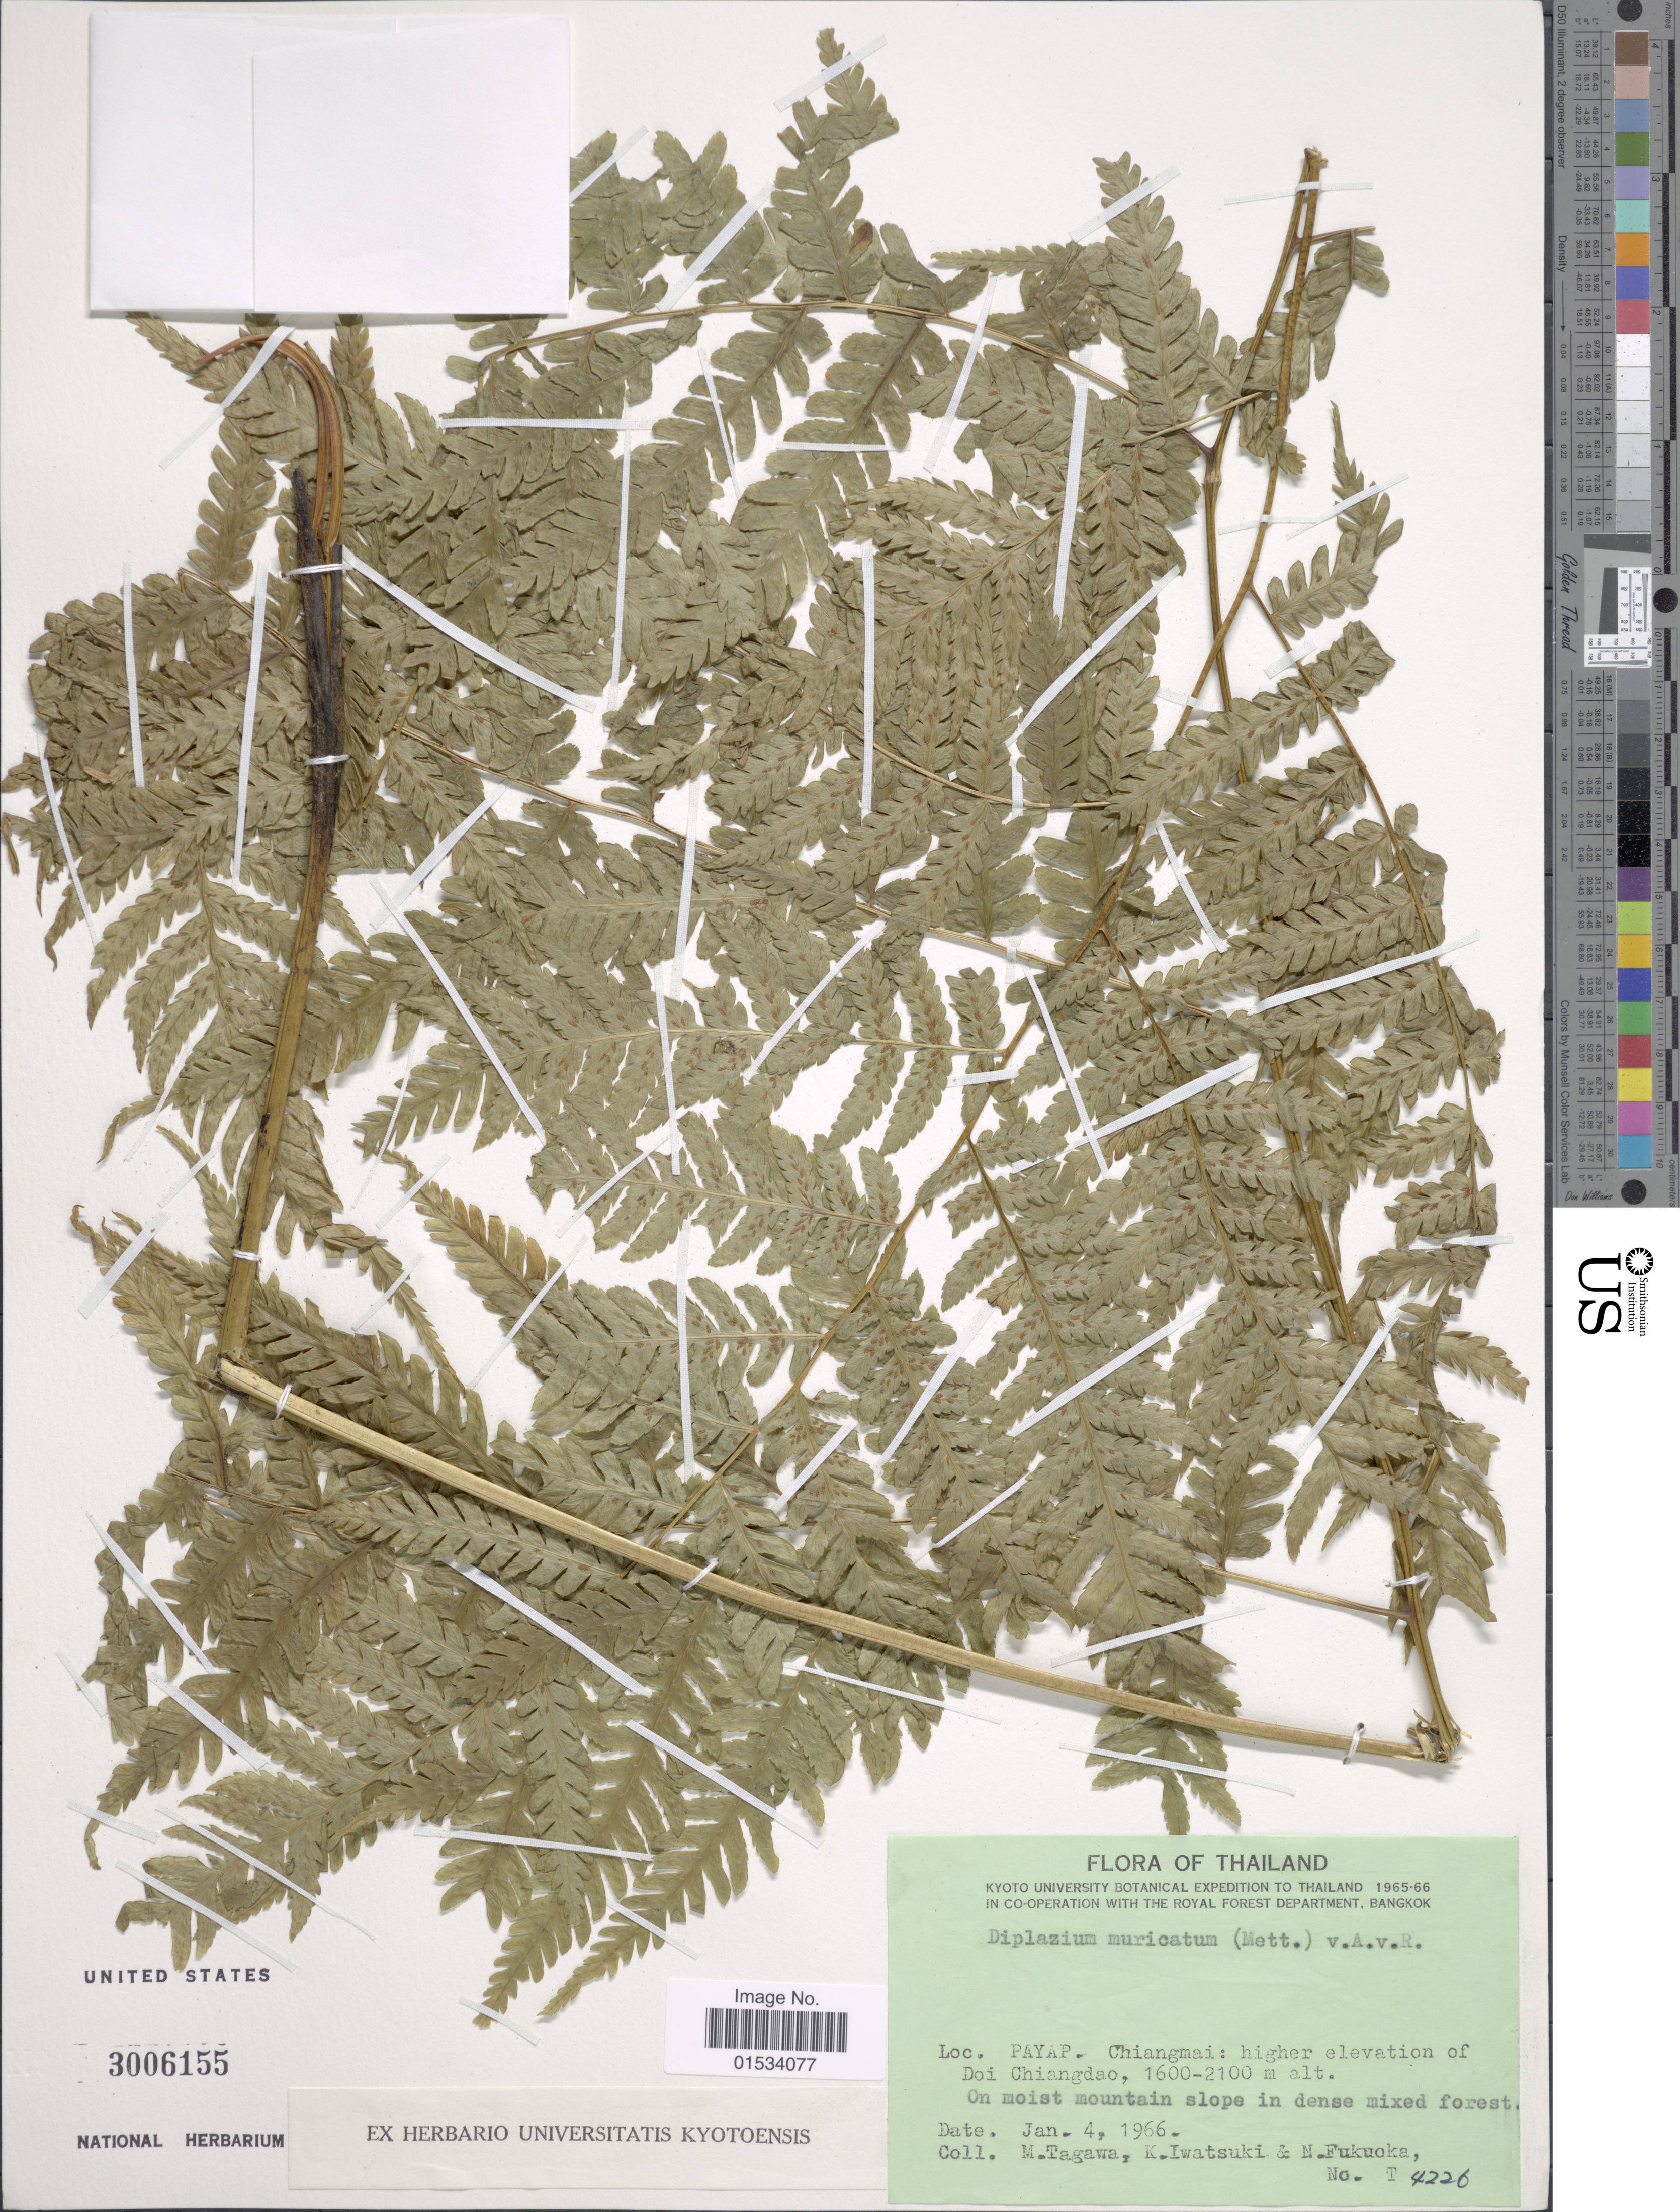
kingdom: Plantae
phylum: Tracheophyta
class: Polypodiopsida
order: Polypodiales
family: Athyriaceae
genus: Diplazium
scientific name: Diplazium muricatum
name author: (Mett.) Alderw.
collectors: M. Tagawa, K. Iwatsuki & N. Fukuoka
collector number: T 4226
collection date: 1966-01-04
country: Thailand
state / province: Chiang Mai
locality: Payap, Chiangmai, Doi Chiangdao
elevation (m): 1600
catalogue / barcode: US 3006155